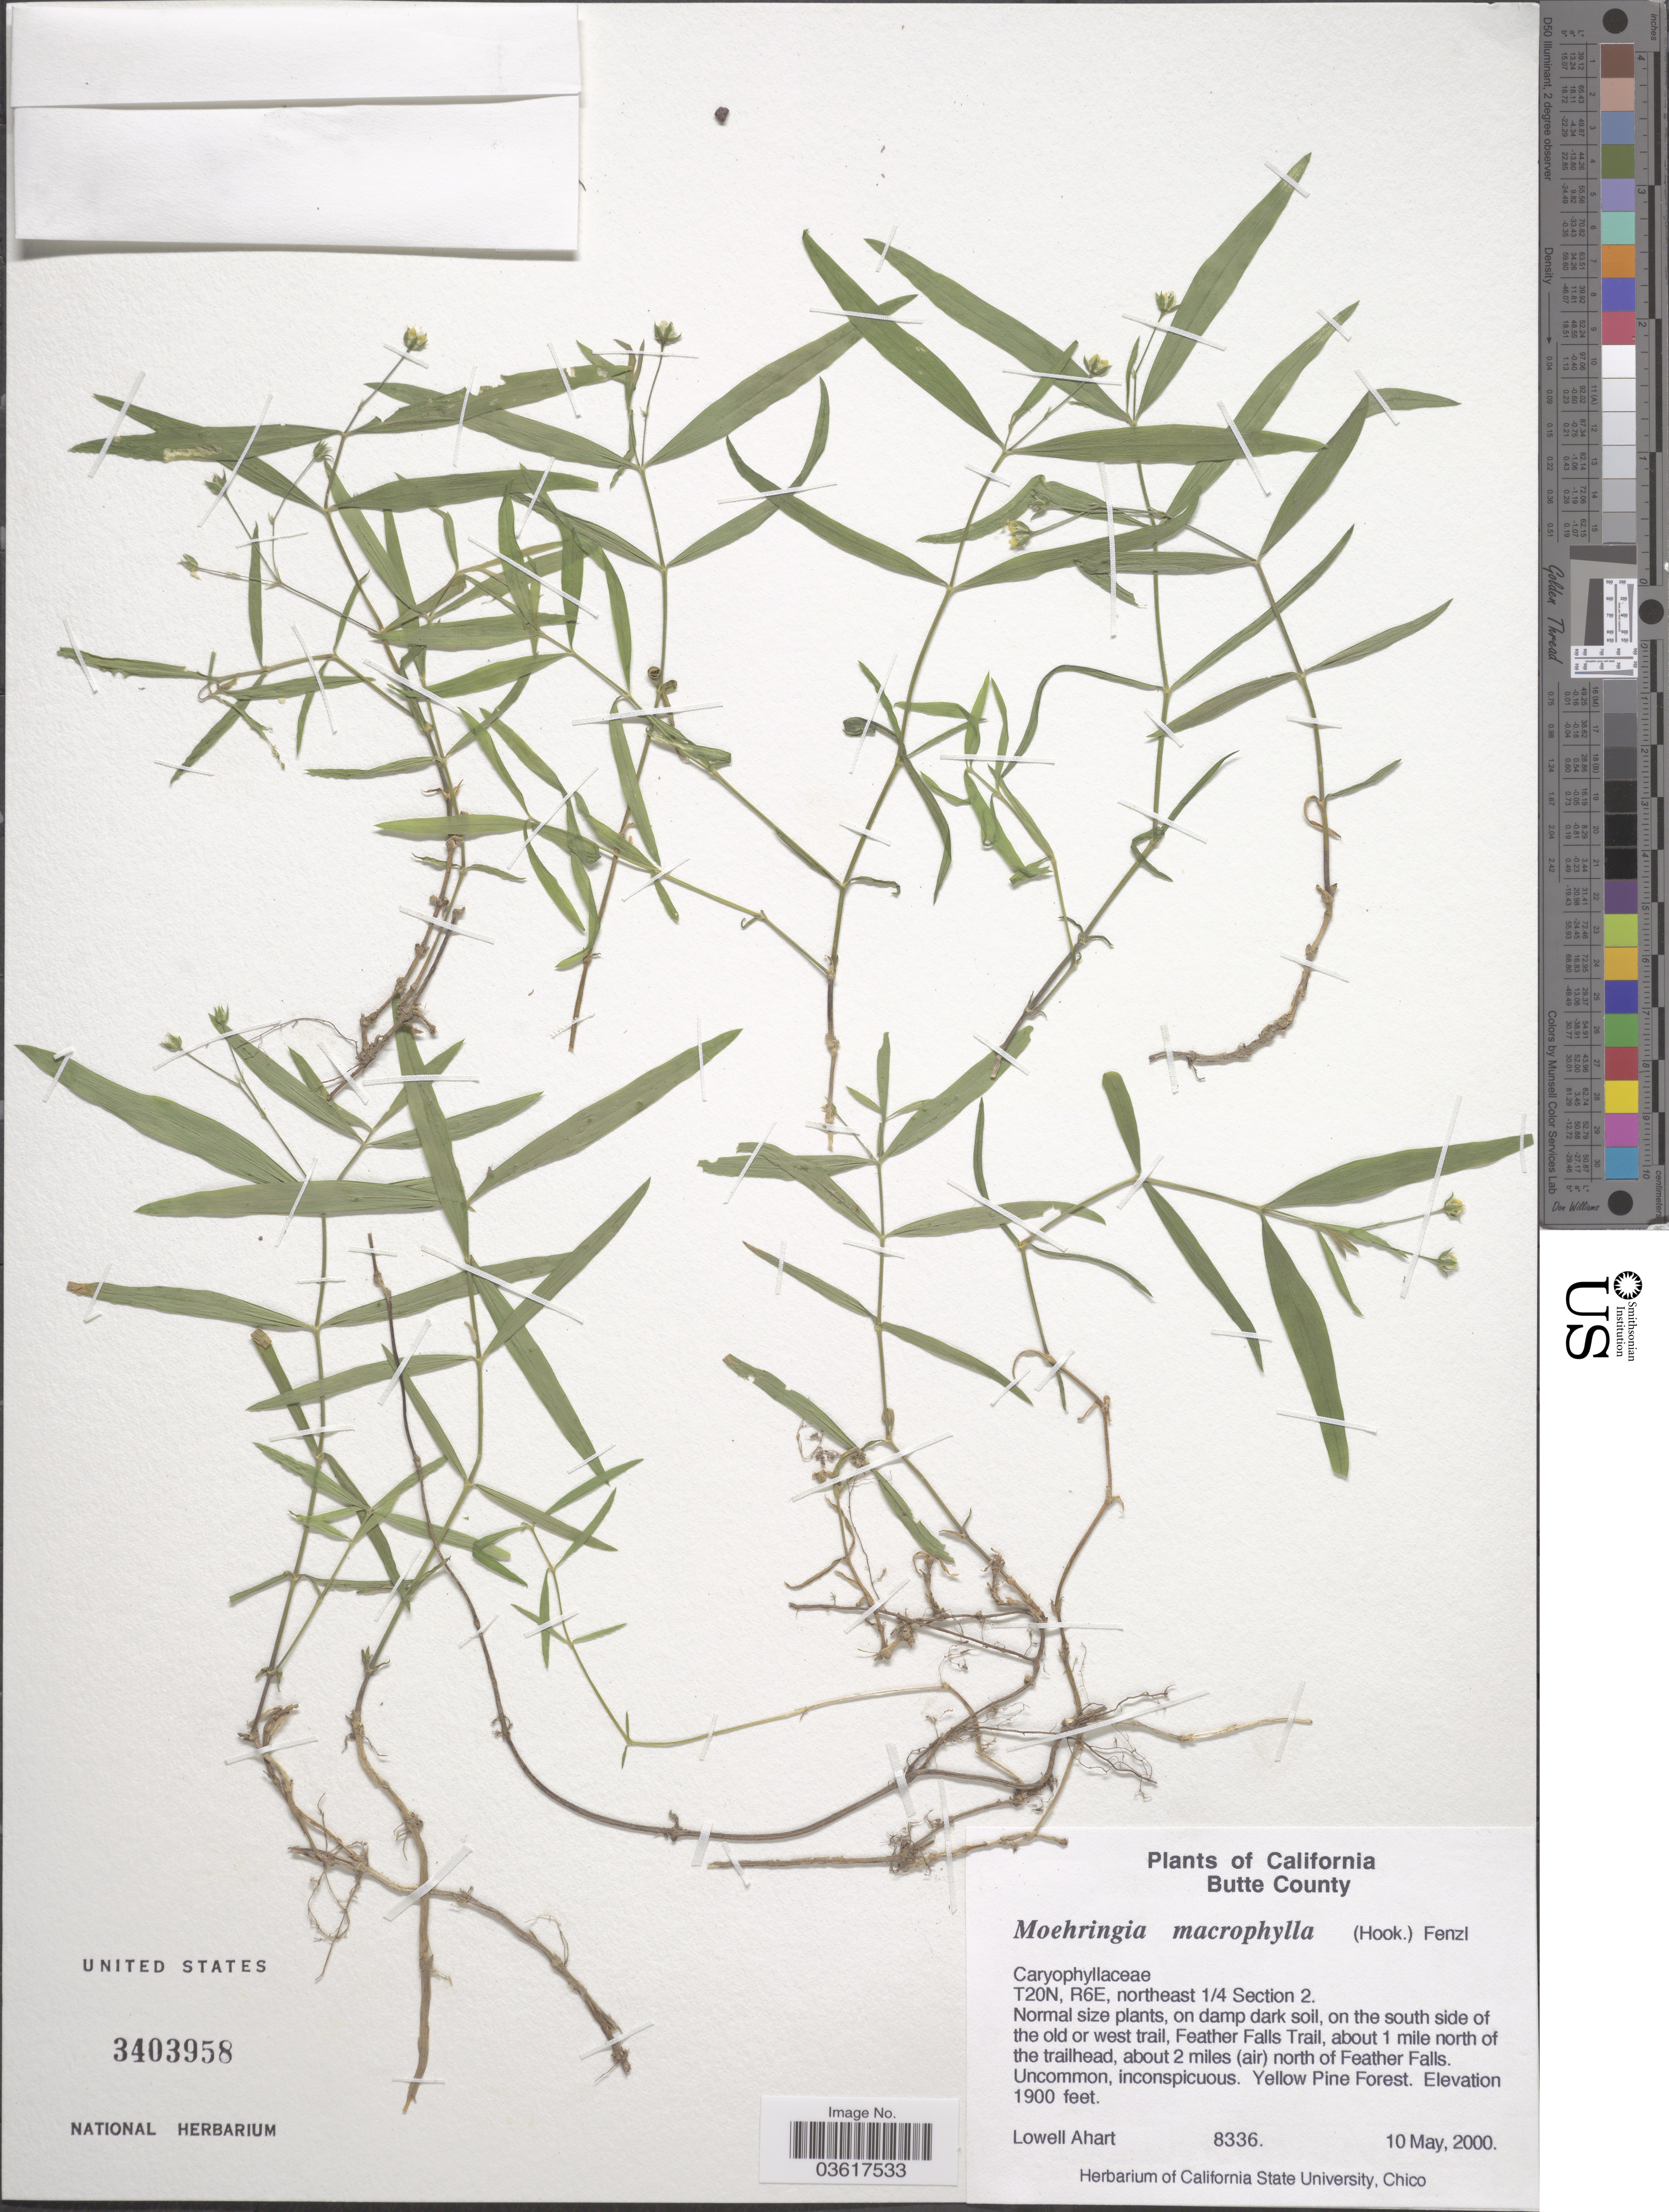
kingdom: Plantae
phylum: Tracheophyta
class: Magnoliopsida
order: Caryophyllales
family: Caryophyllaceae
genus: Moehringia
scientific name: Moehringia macrophylla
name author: (Hook.) Fenzl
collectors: L. Ahart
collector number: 8336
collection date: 2000-05-10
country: United States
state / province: California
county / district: Butte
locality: Butte County. T20N, R6E, northeast ¼ Section 2. On the south side of the old or west trail, Feather Falls Trail, about 1 mile north of the trailhead, about 2 miles (air) north of Feather Falls.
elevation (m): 579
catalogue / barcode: US 3403958